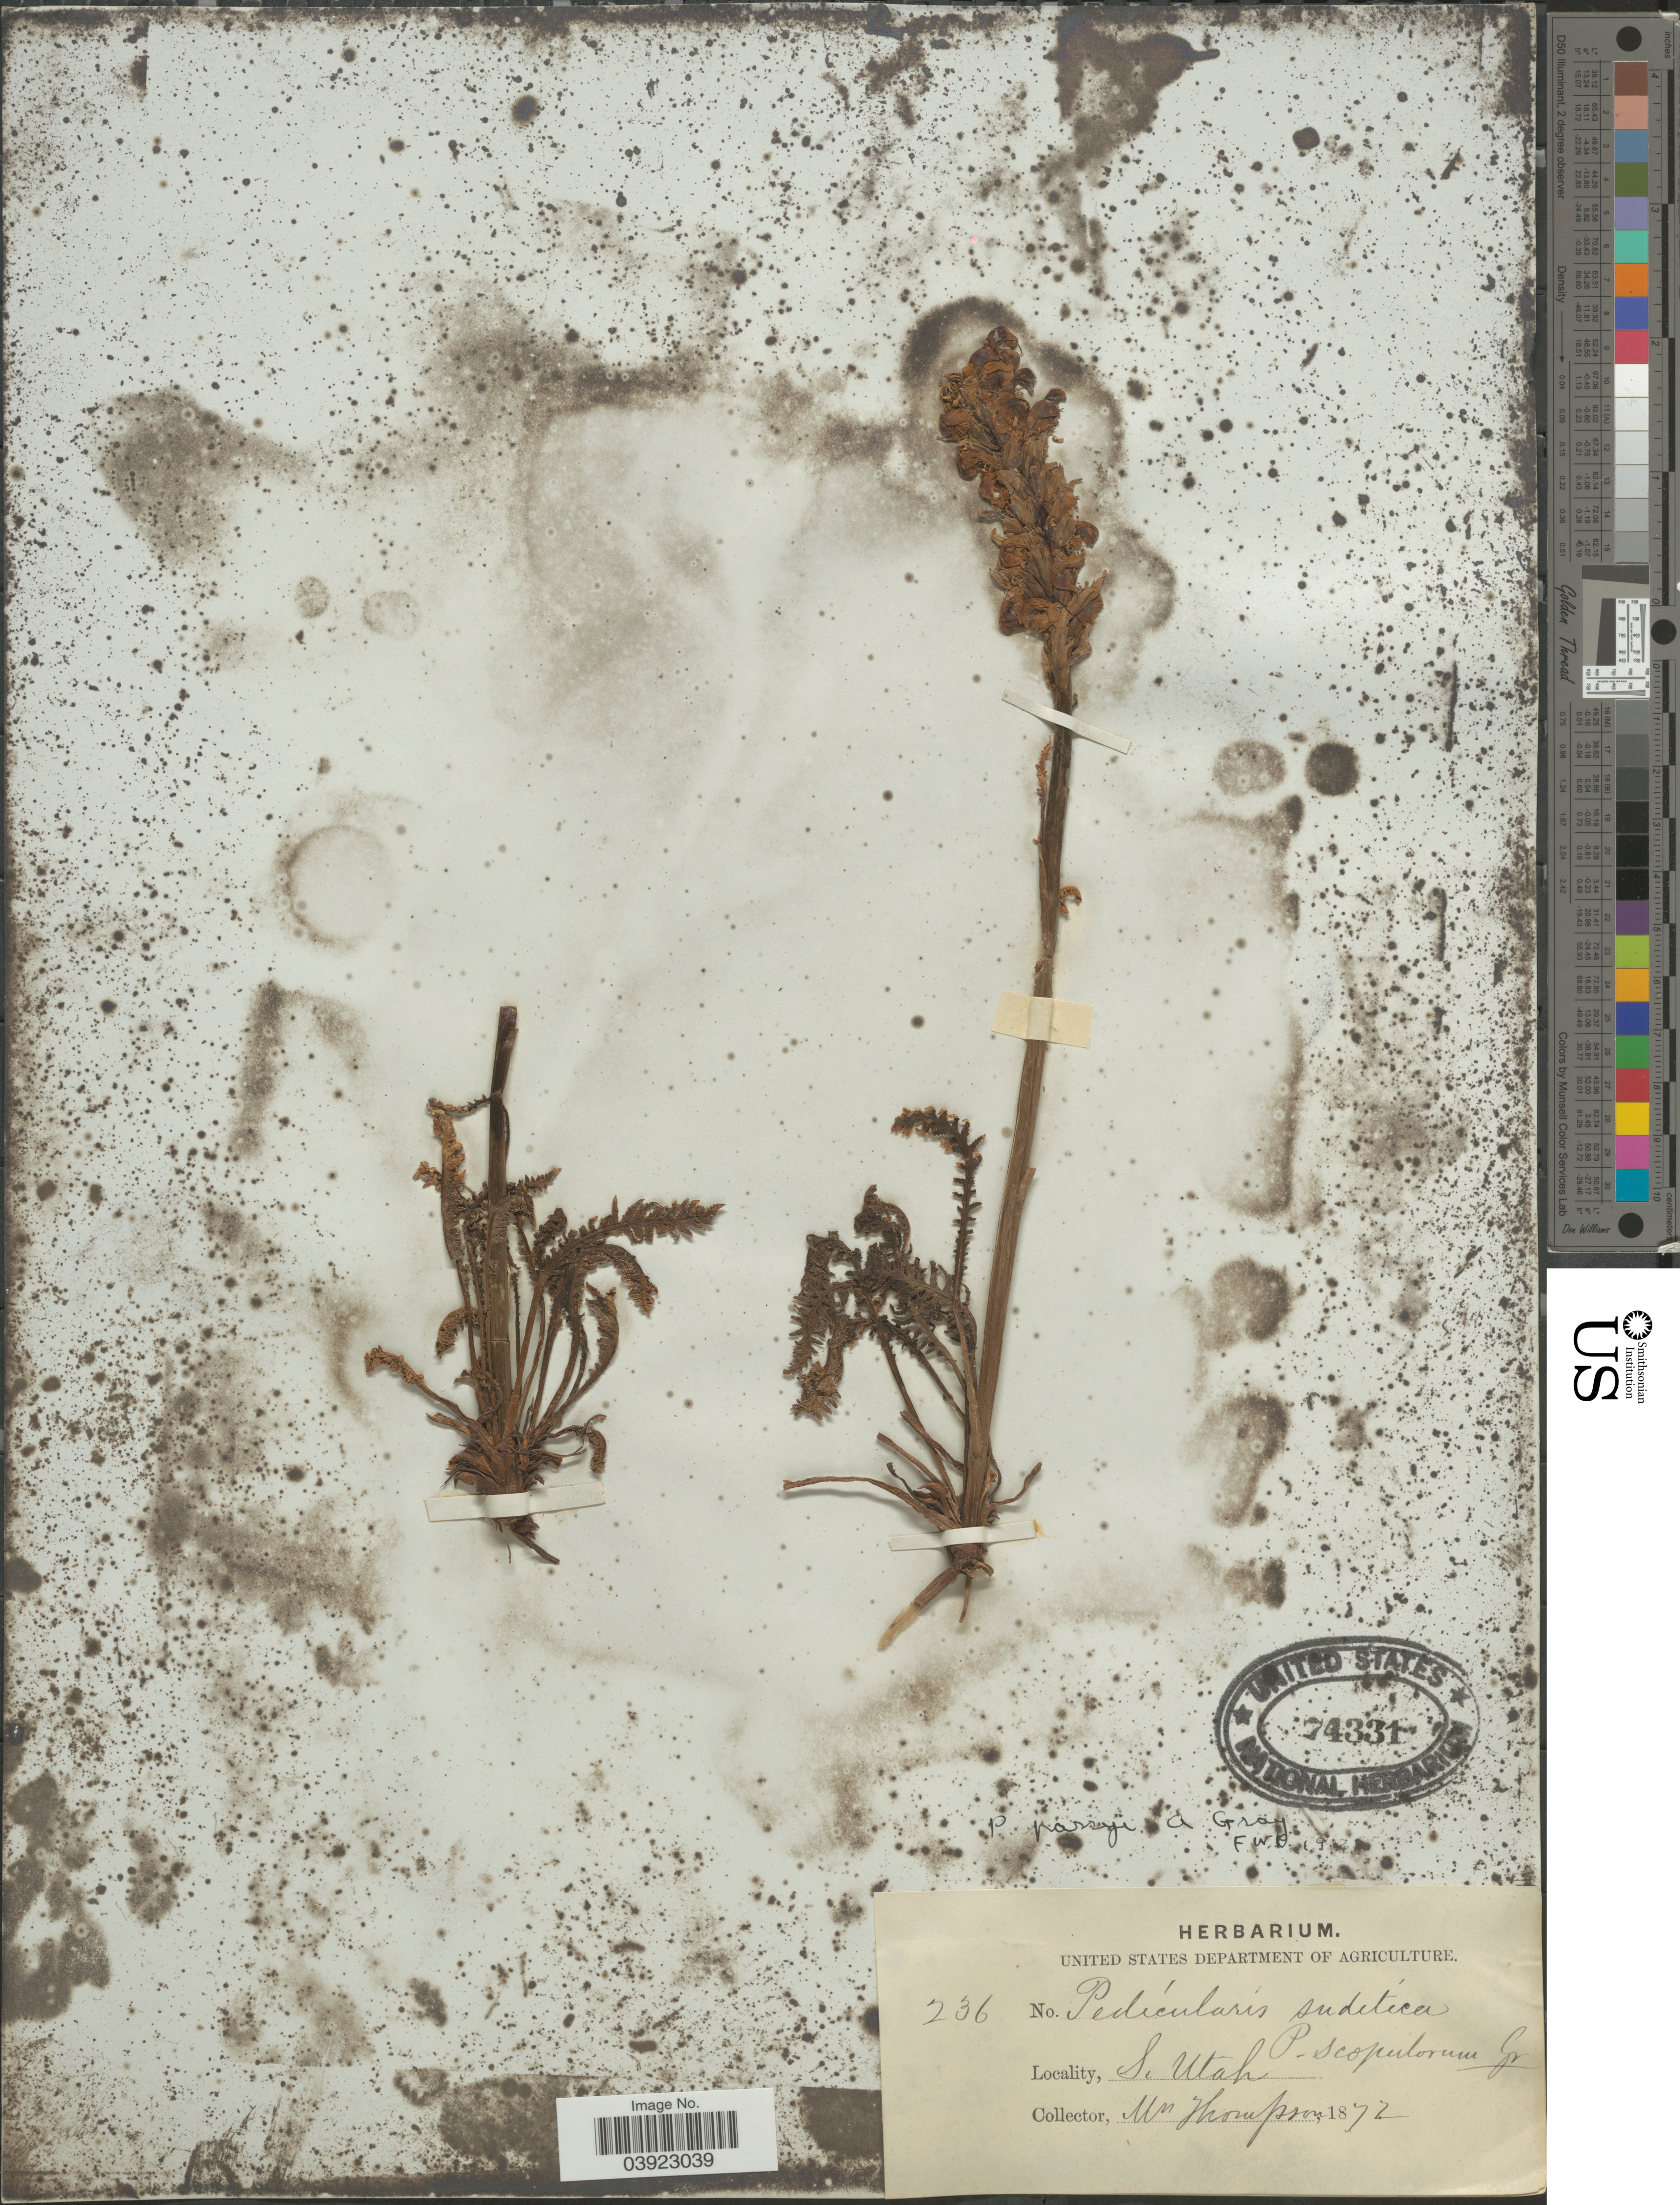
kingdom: Plantae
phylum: Tracheophyta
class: Magnoliopsida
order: Lamiales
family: Orobanchaceae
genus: Pedicularis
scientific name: Pedicularis parryi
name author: A. Gray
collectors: Thompson, --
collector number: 236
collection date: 1872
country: United States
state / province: Utah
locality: S. Utah.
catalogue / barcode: US 74331